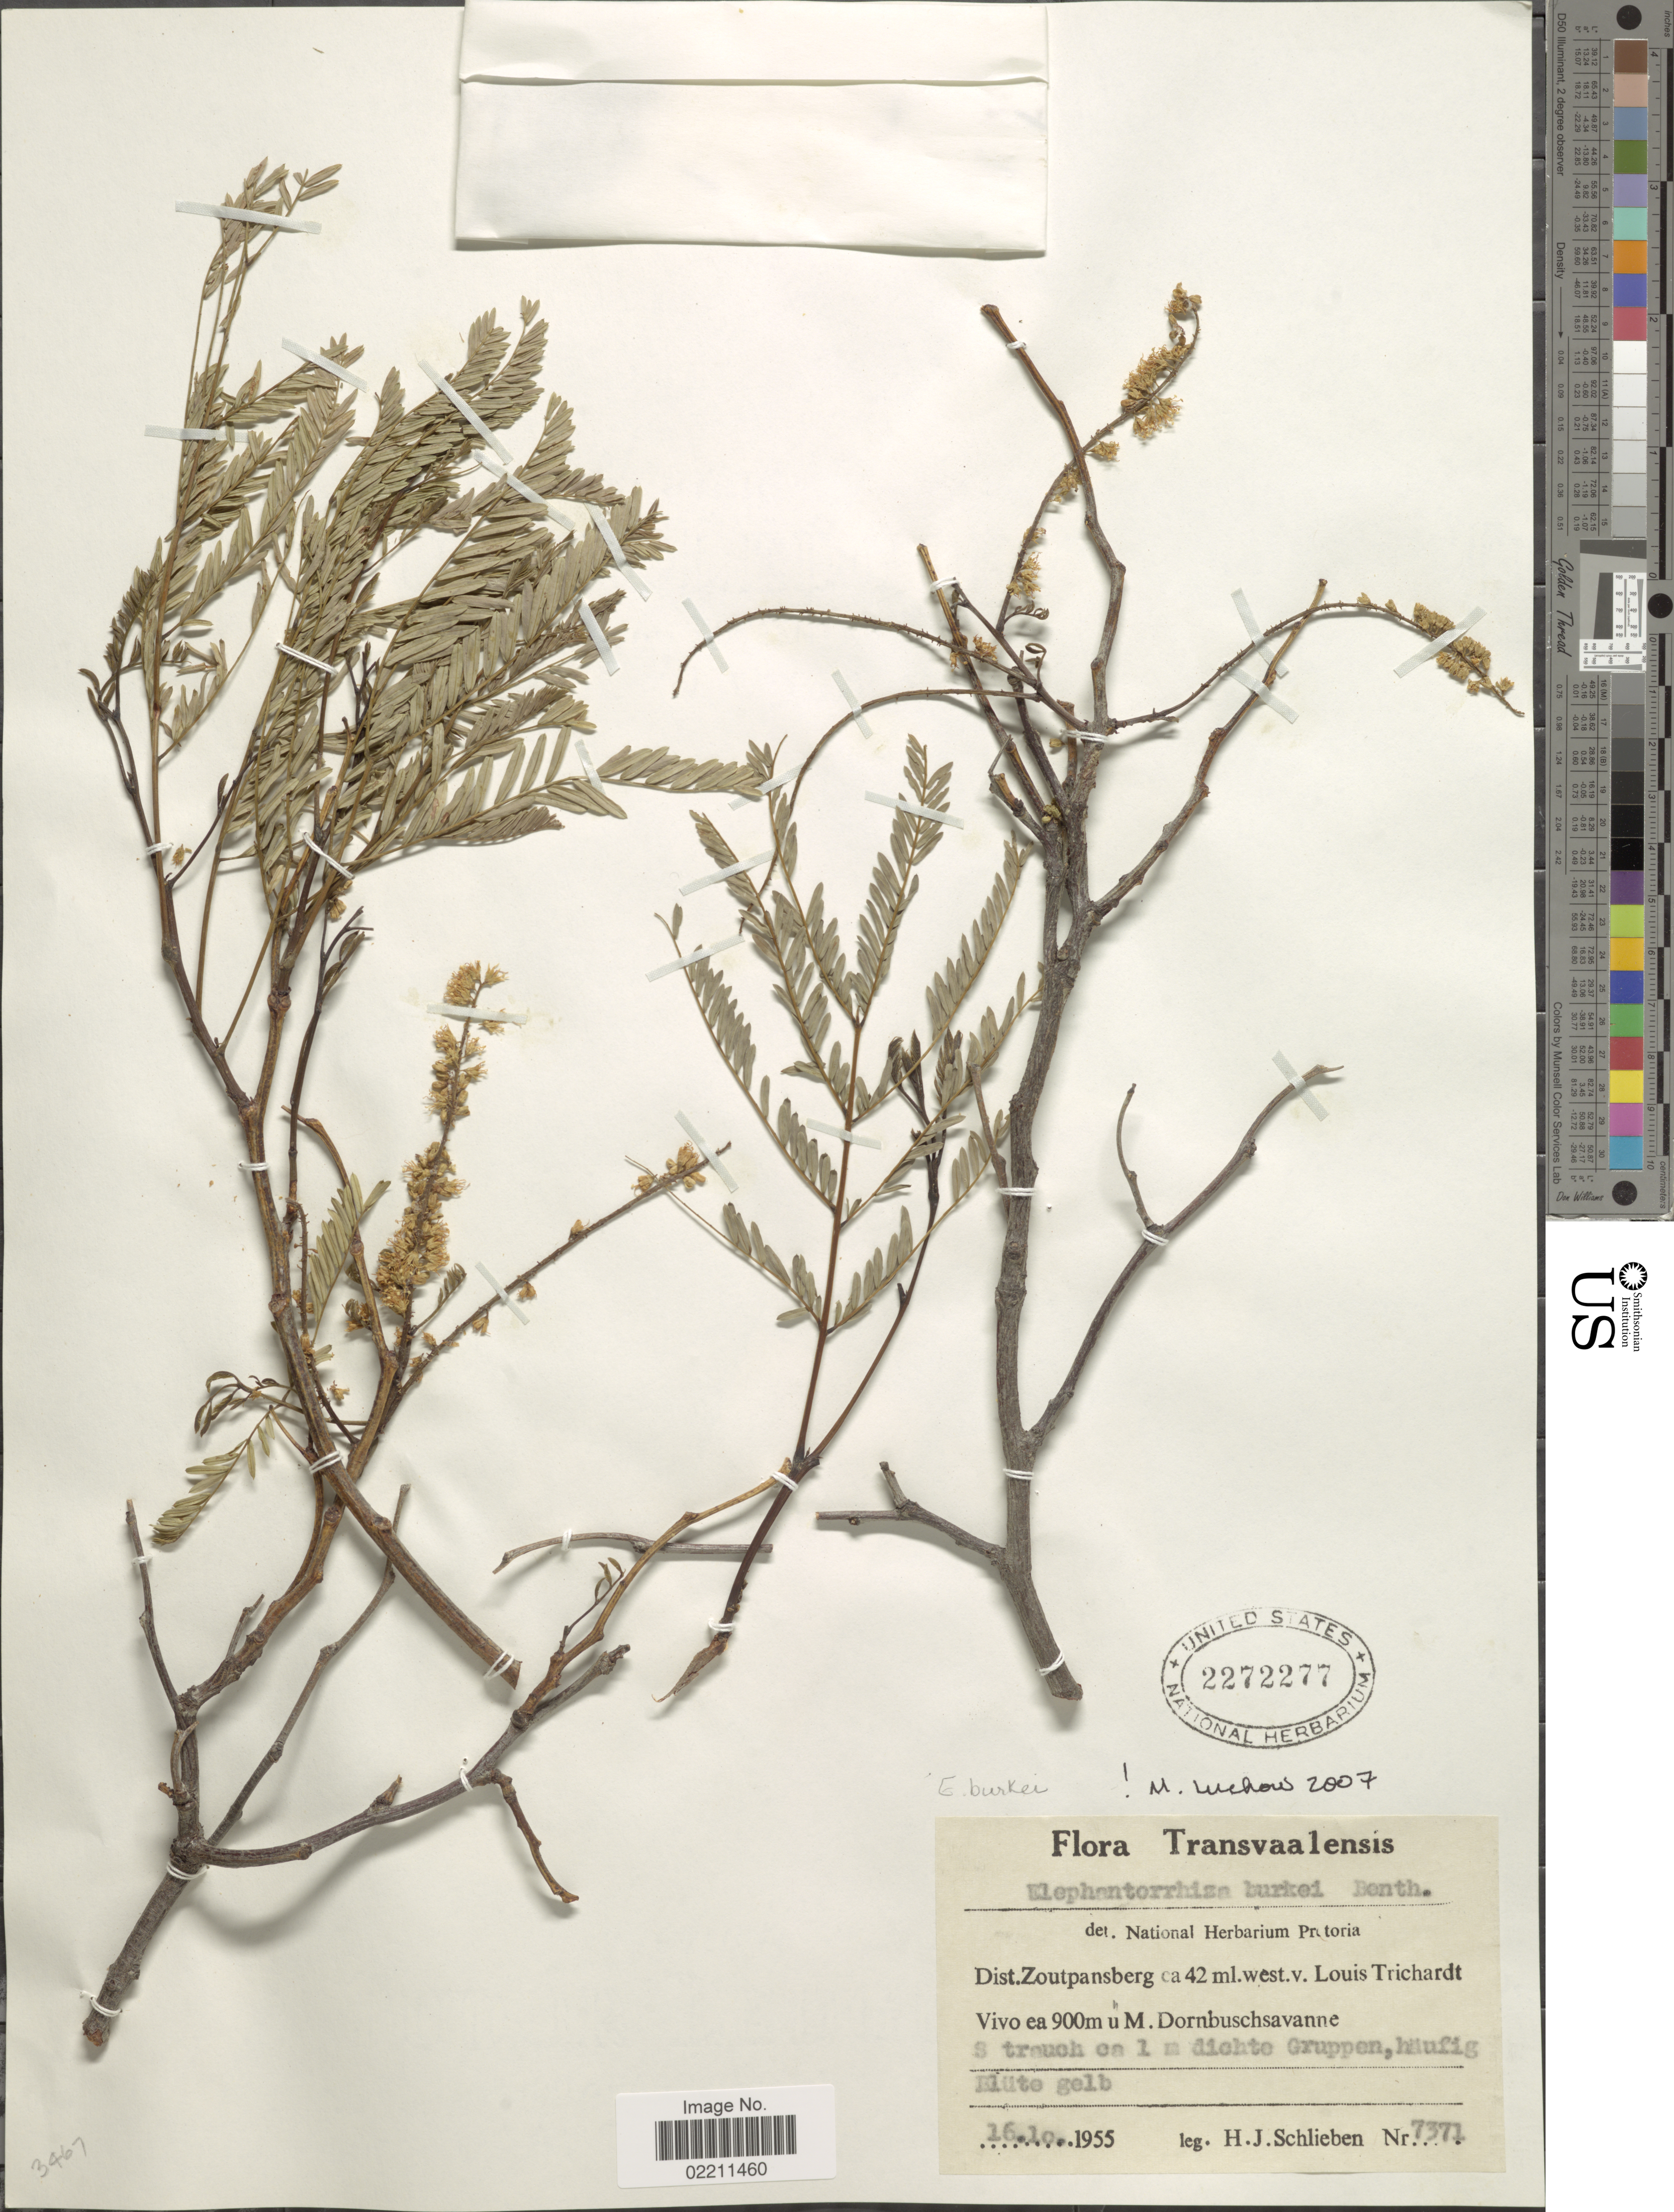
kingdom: Plantae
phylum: Tracheophyta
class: Magnoliopsida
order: Fabales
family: Fabaceae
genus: Entada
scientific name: Entada burkei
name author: (Benth.) S.A. O'Donnell & G.P. Lewis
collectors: H. J. Schlieben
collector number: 7371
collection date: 1955-10-16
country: South Africa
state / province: Limpopo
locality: Transvaalensis, Dist. Zoutpansberg ca 42 ml. west v. Louis Trichardt Vivo.M Dornbuschsavanne.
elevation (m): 900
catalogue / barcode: US 2272277